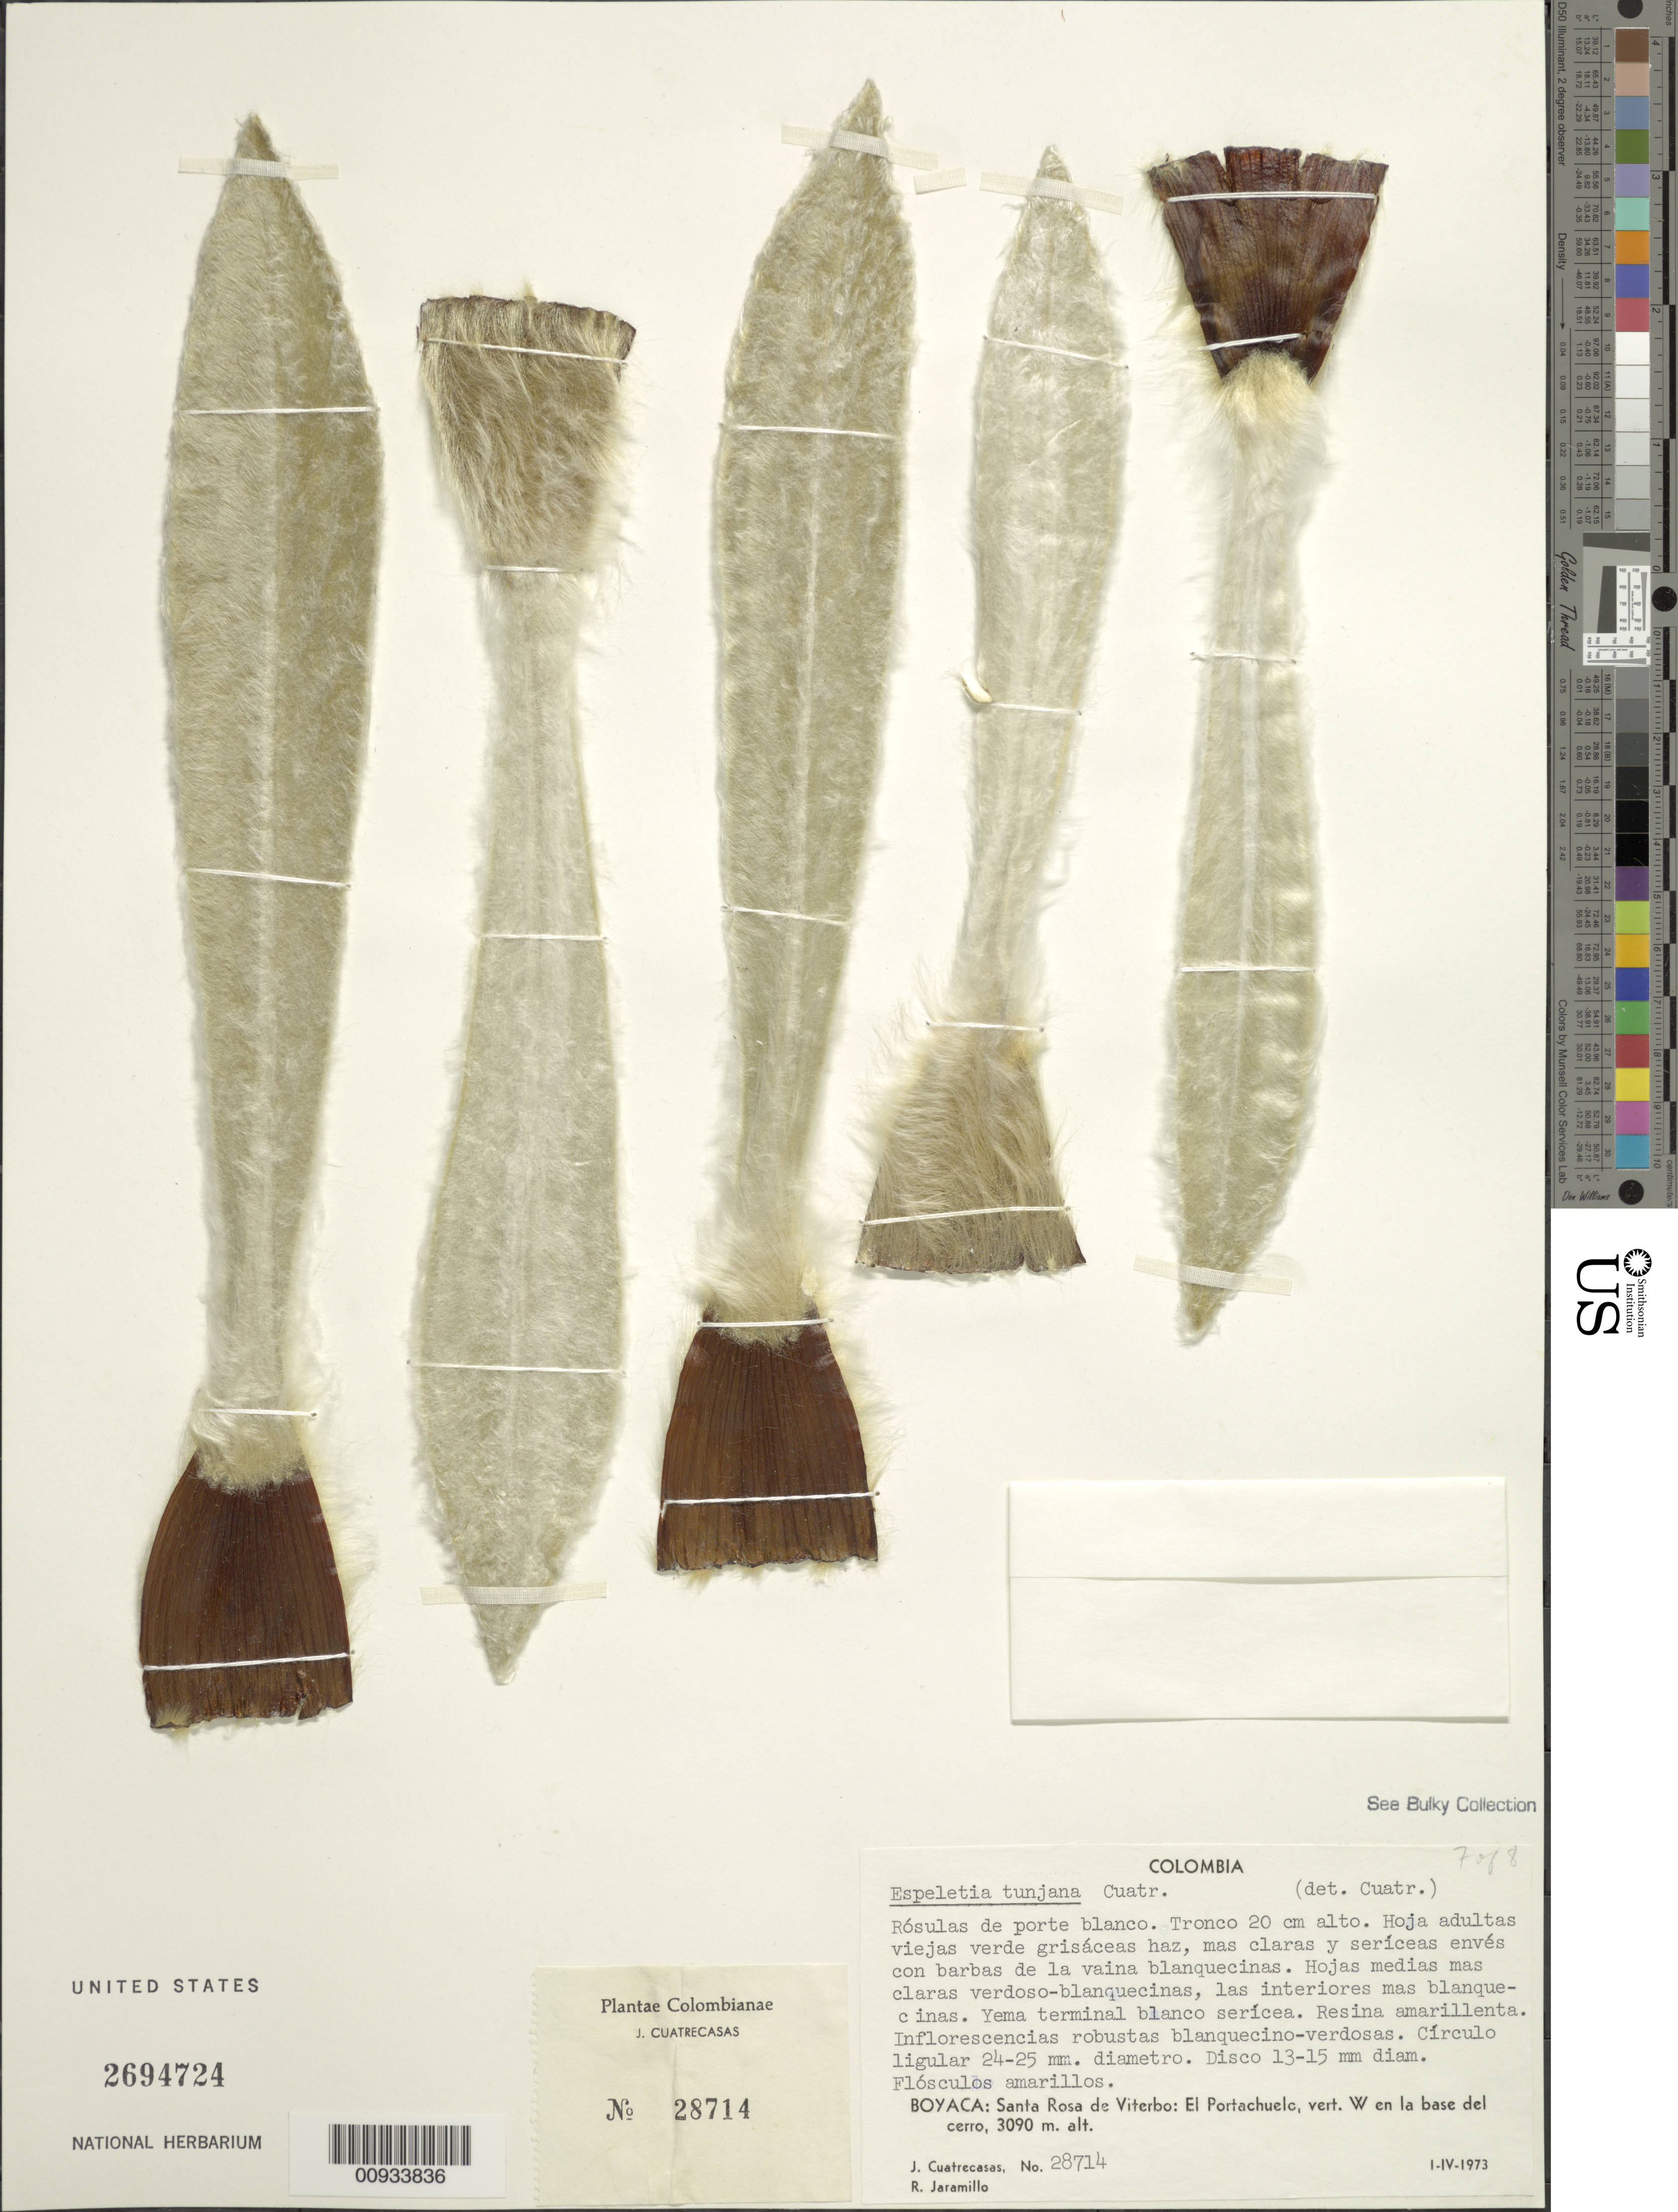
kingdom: Plantae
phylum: Tracheophyta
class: Magnoliopsida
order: Asterales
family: Asteraceae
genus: Espeletia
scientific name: Espeletia tunjana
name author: Cuatrec.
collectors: J. Cuatrecasas & R. Jaramillo M.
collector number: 28714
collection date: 1973-04-01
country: Colombia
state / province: Boyacá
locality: Santa Rosa de Viterbo: El Portachuelo, vert. W en la base del cerro.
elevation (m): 3090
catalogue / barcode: US 2694724